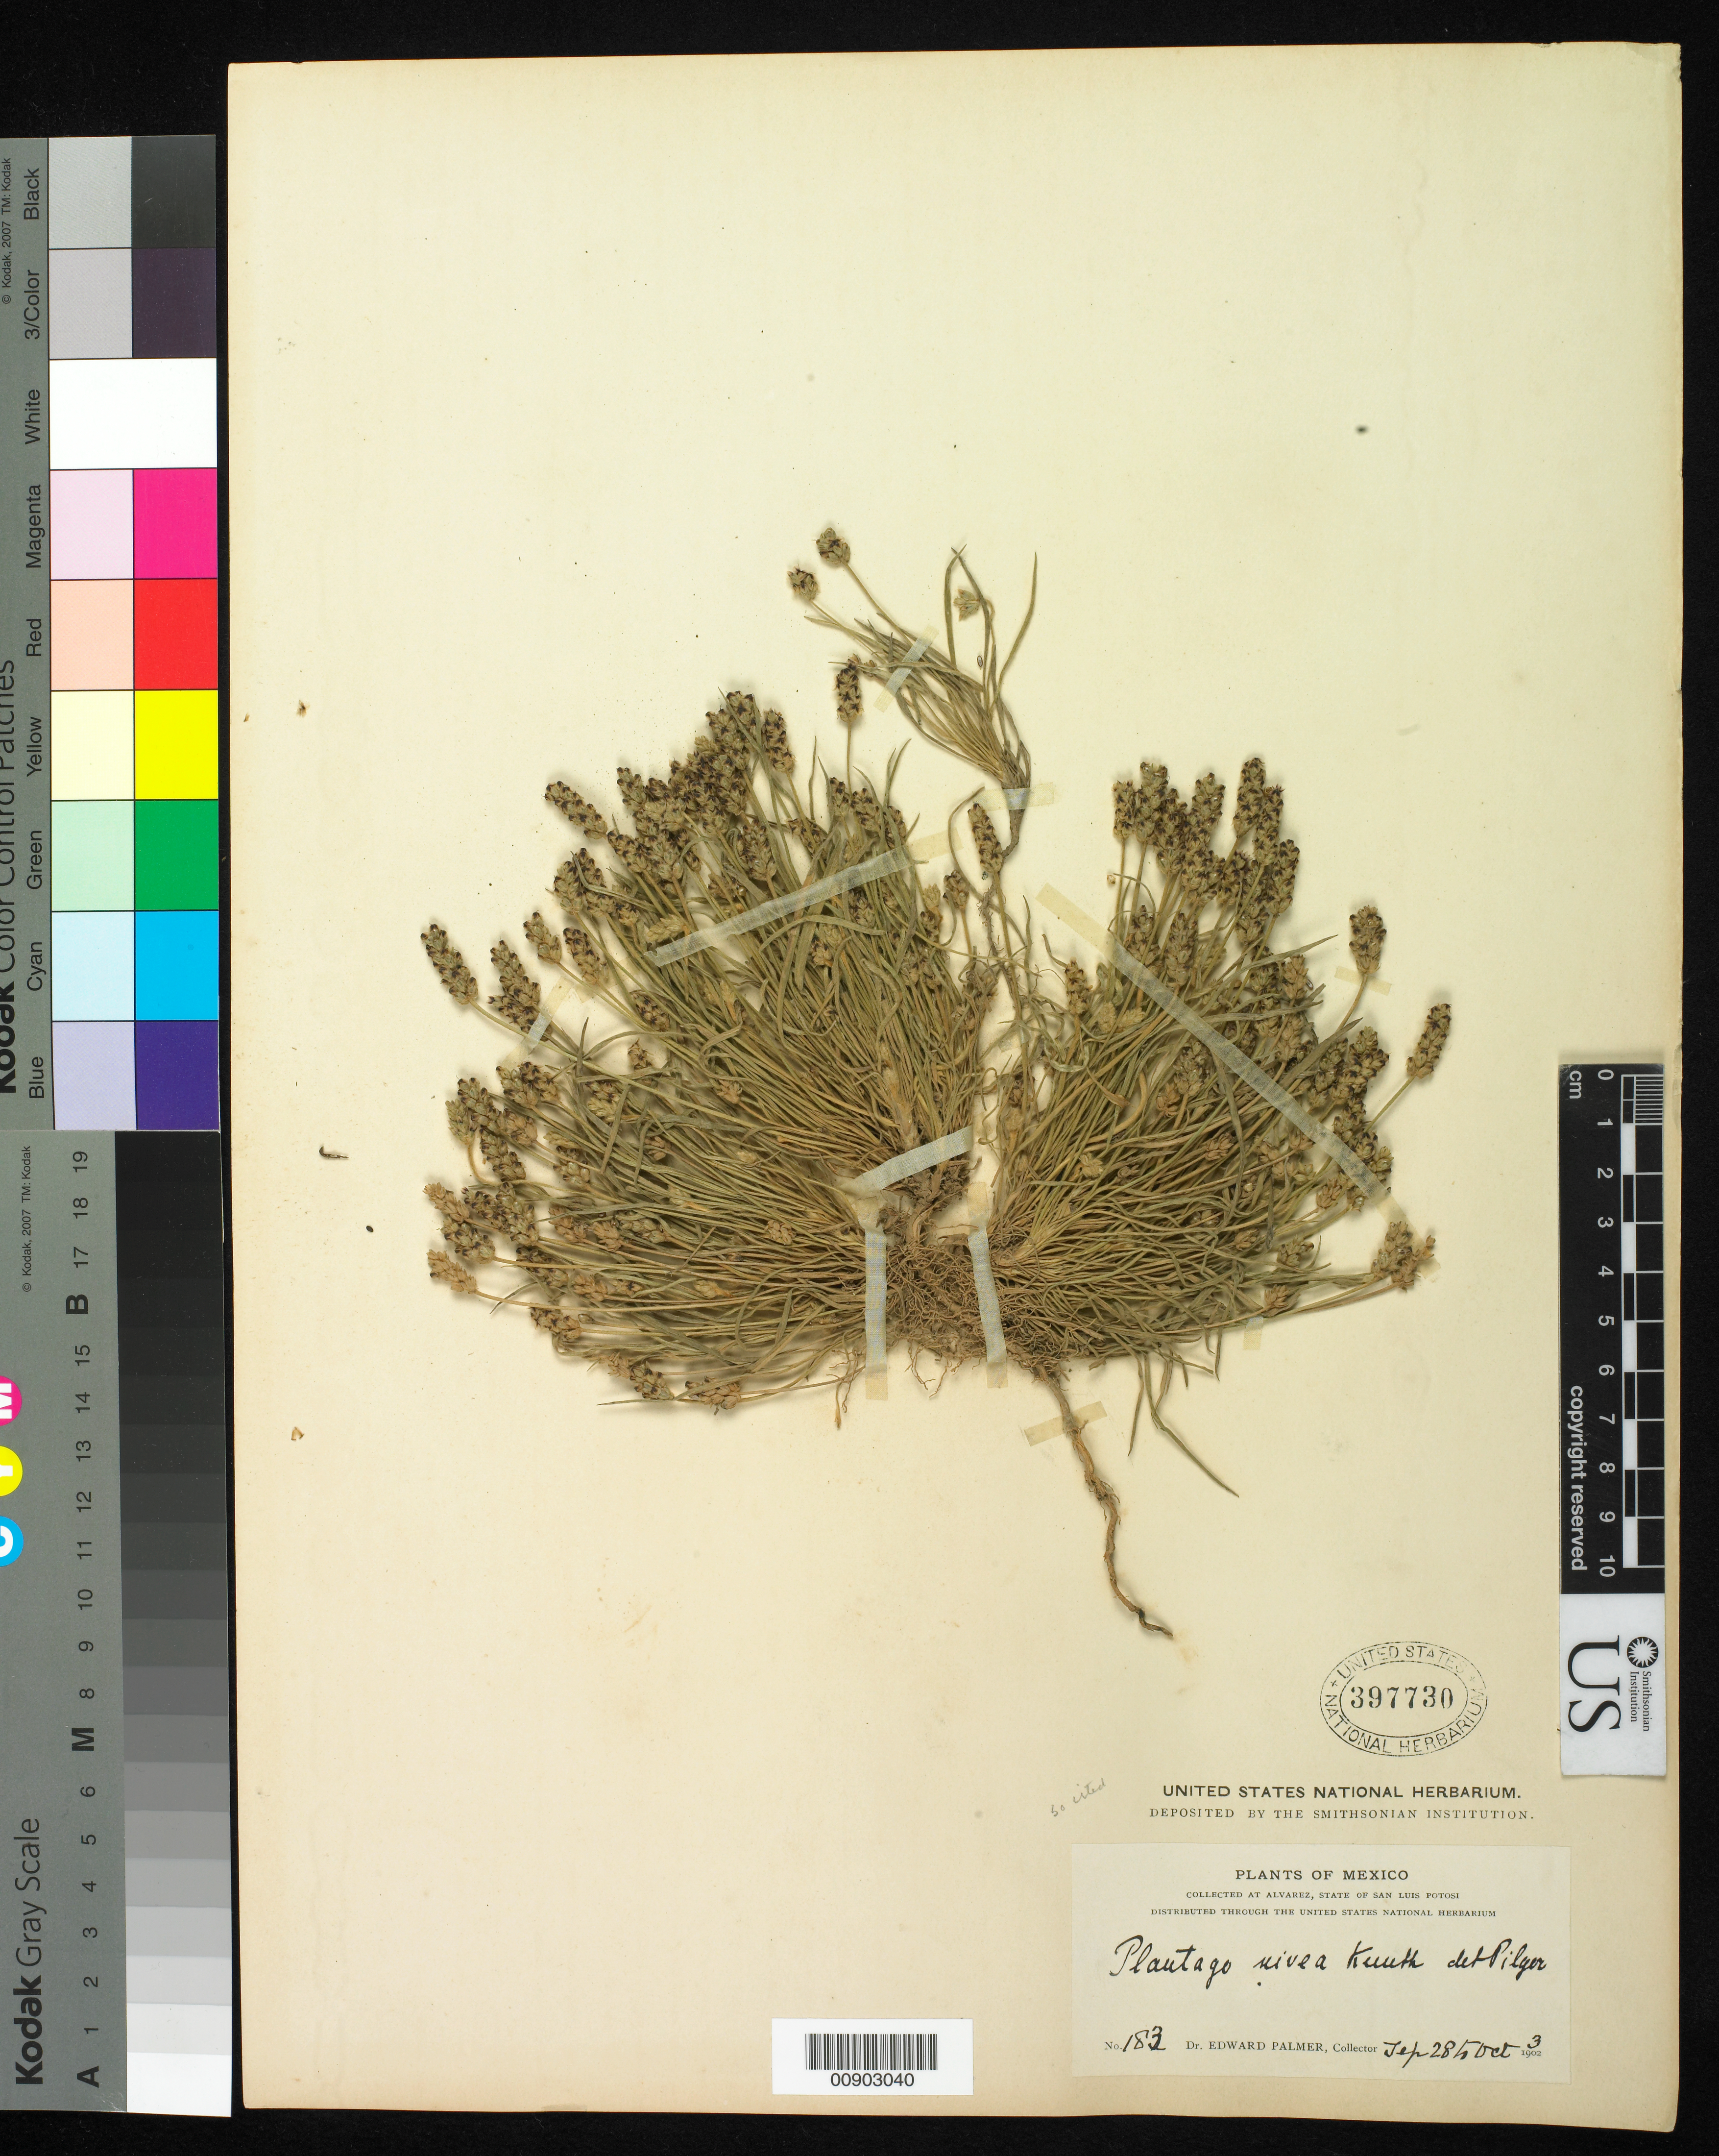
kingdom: Plantae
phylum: Tracheophyta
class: Magnoliopsida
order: Lamiales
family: Plantaginaceae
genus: Plantago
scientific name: Plantago nivea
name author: Kunth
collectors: E. Palmer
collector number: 183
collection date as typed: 28 Sep 1902 to 03 Oct 1902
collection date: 1902-09-28/1902-10-03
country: Mexico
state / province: San Luis Potosí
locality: Alvarez, San Luis Potosí.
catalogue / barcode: US 397730